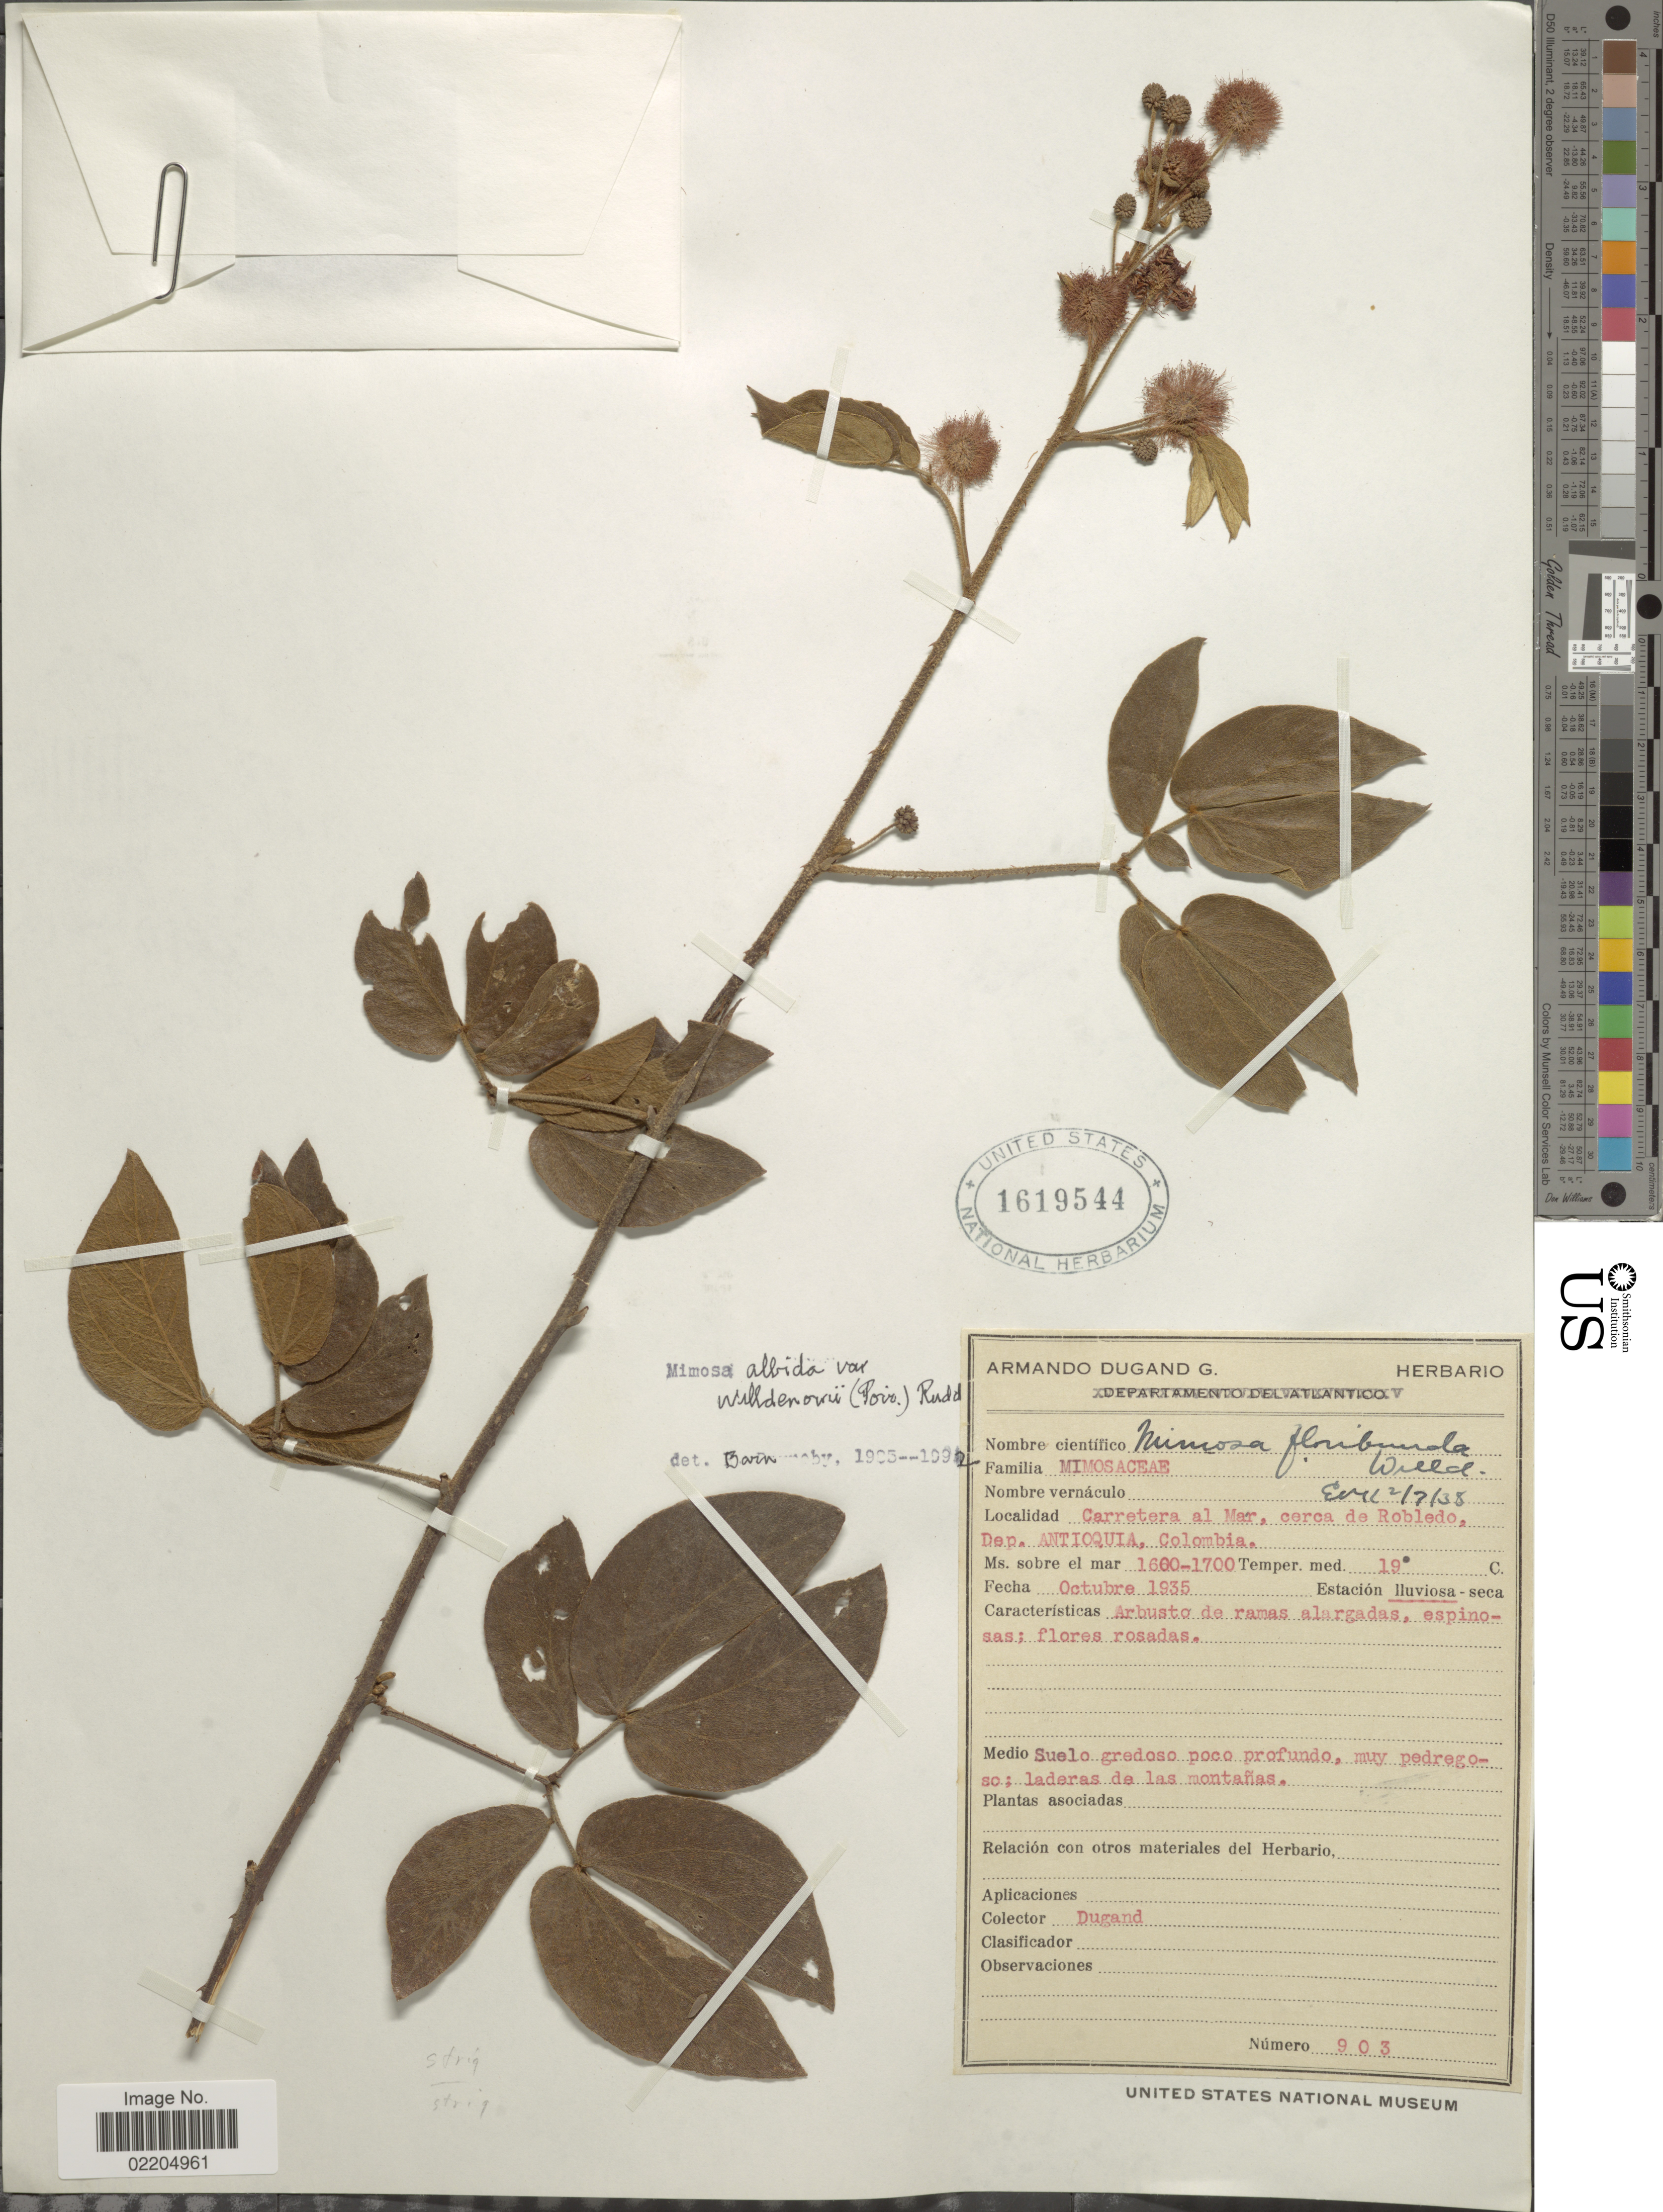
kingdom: Plantae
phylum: Tracheophyta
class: Magnoliopsida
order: Fabales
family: Fabaceae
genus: Mimosa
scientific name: Mimosa albida var. willdenowii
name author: (Poir.) Rudd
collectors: Dugand, --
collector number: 903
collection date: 1935-10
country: Colombia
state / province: Antioquia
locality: Carretera al Mar. cerca de Robledo,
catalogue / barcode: US 1619544